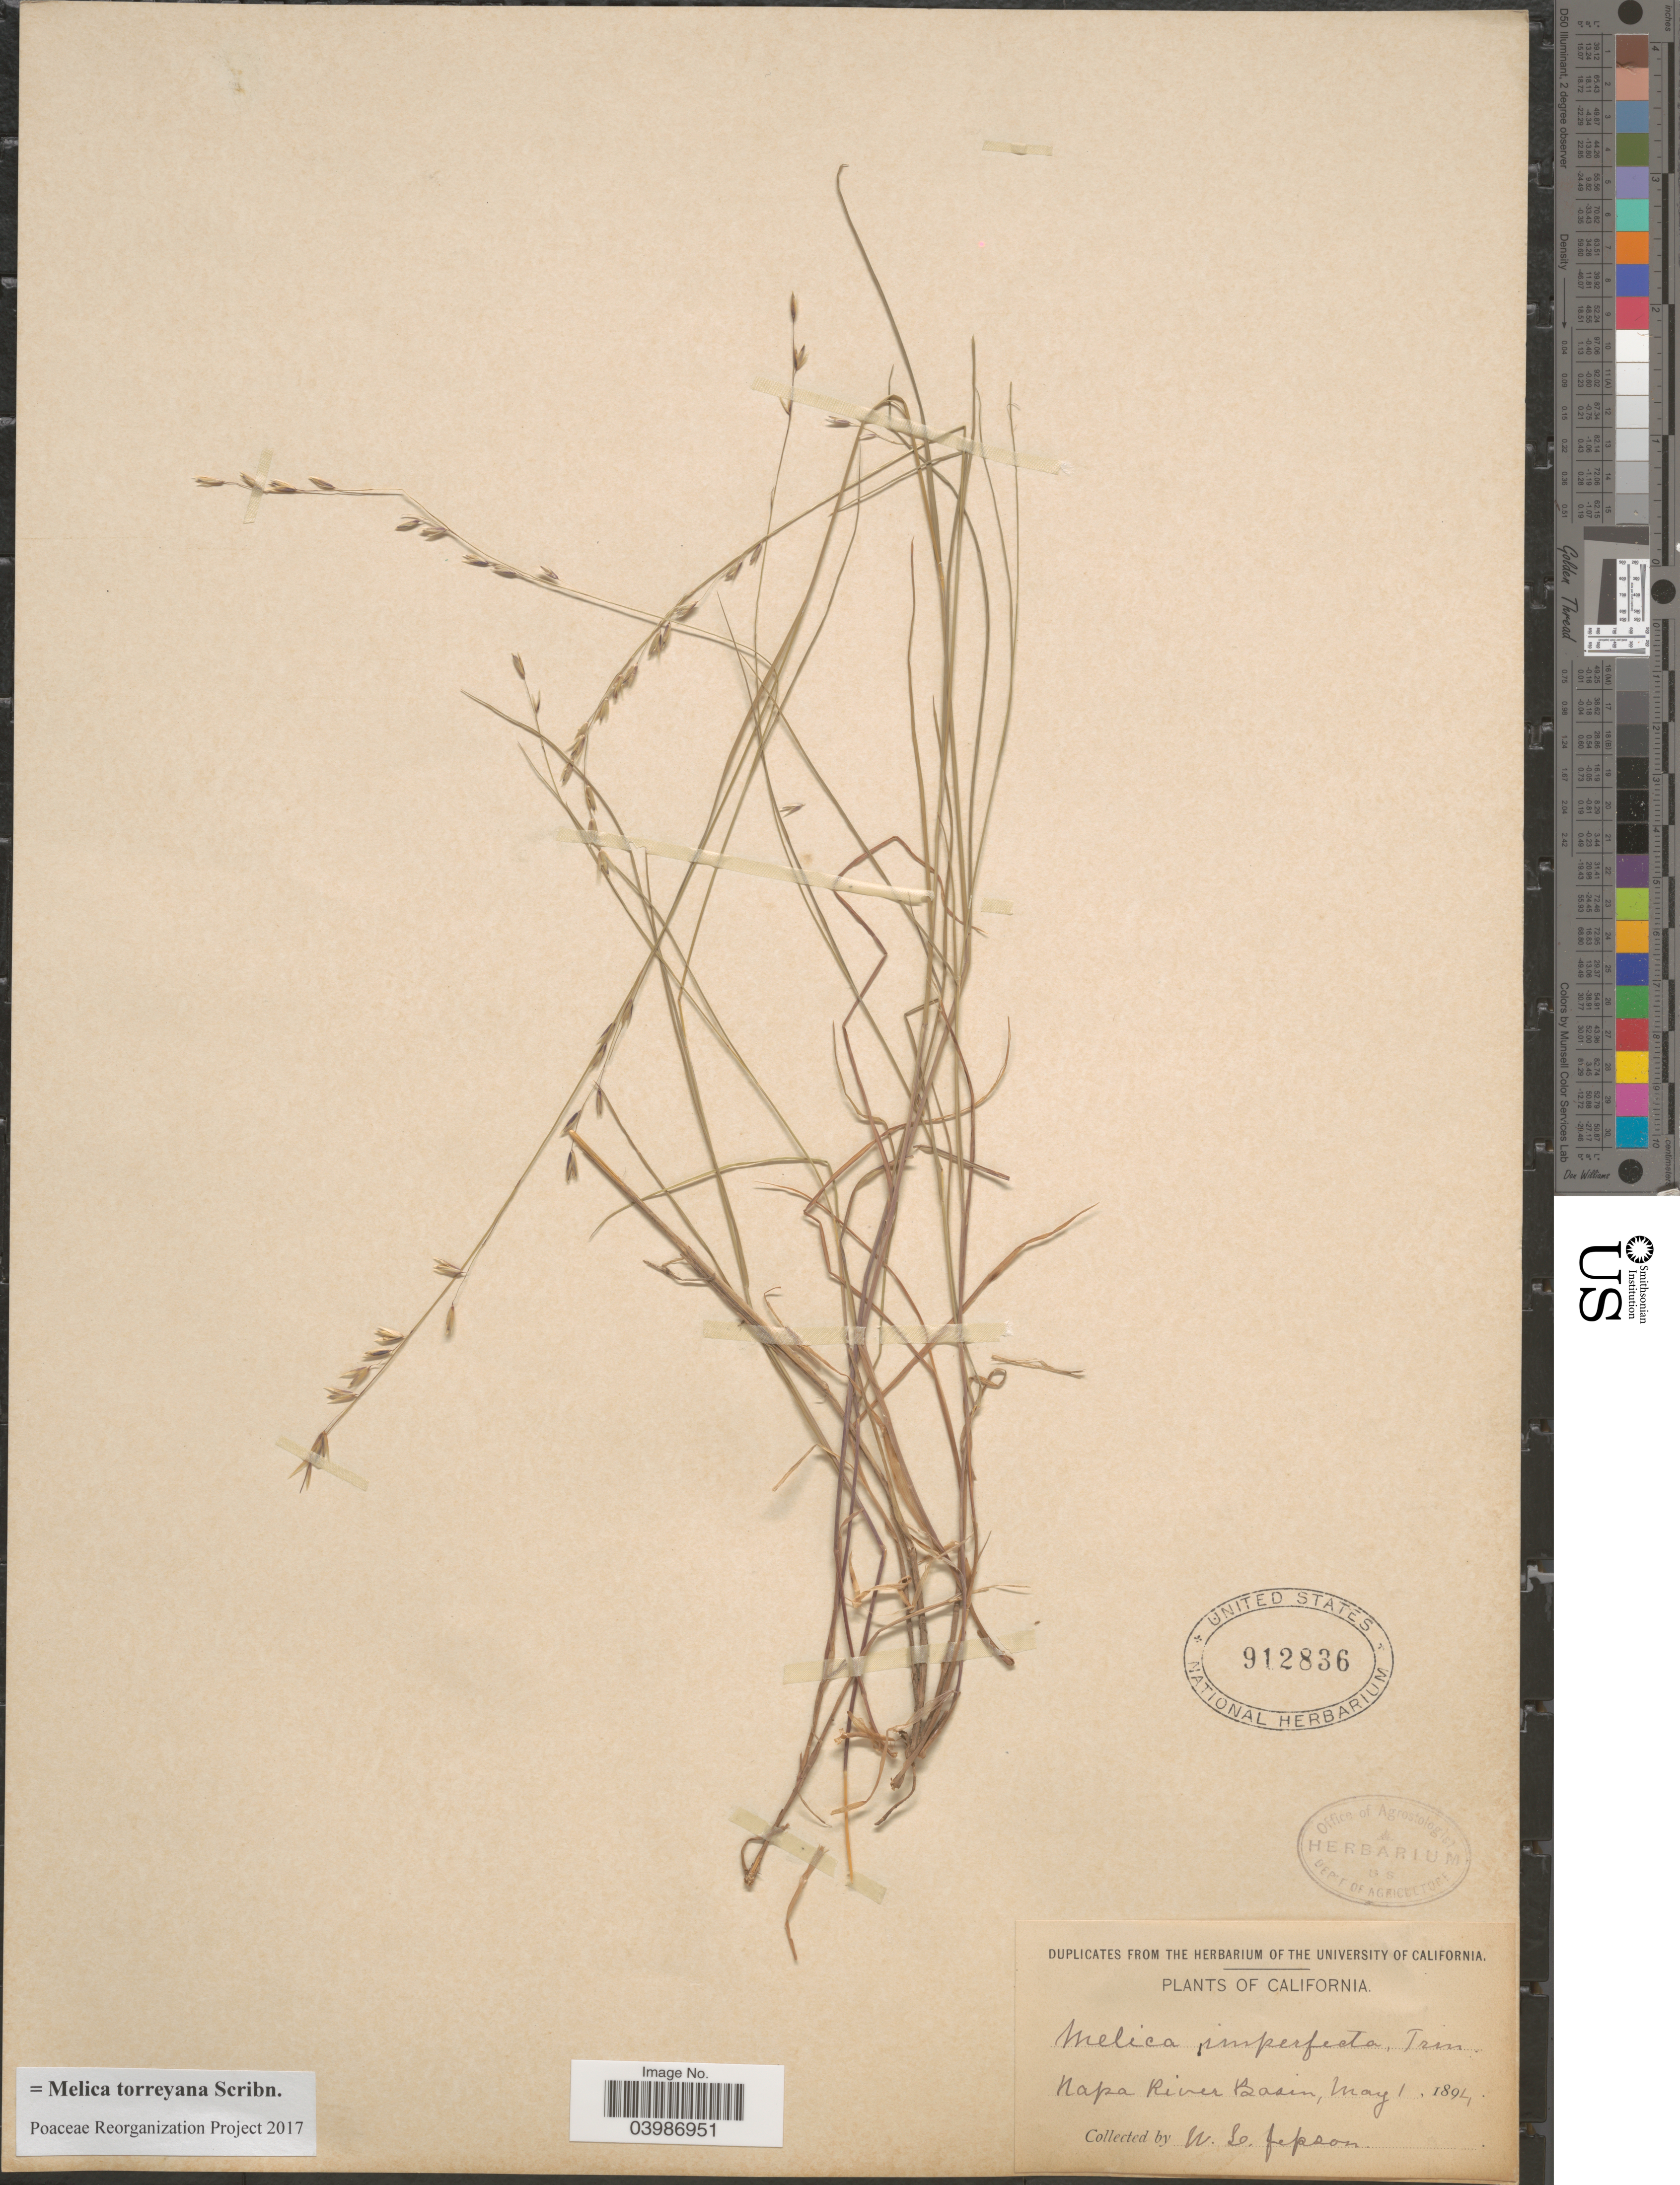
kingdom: Plantae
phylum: Tracheophyta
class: Liliopsida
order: Poales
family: Poaceae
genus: Melica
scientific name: Melica torreyana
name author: Scribn.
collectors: W. L. Jepson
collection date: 1894-05-01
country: United States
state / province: California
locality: Napa River Basin.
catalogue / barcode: US 912836